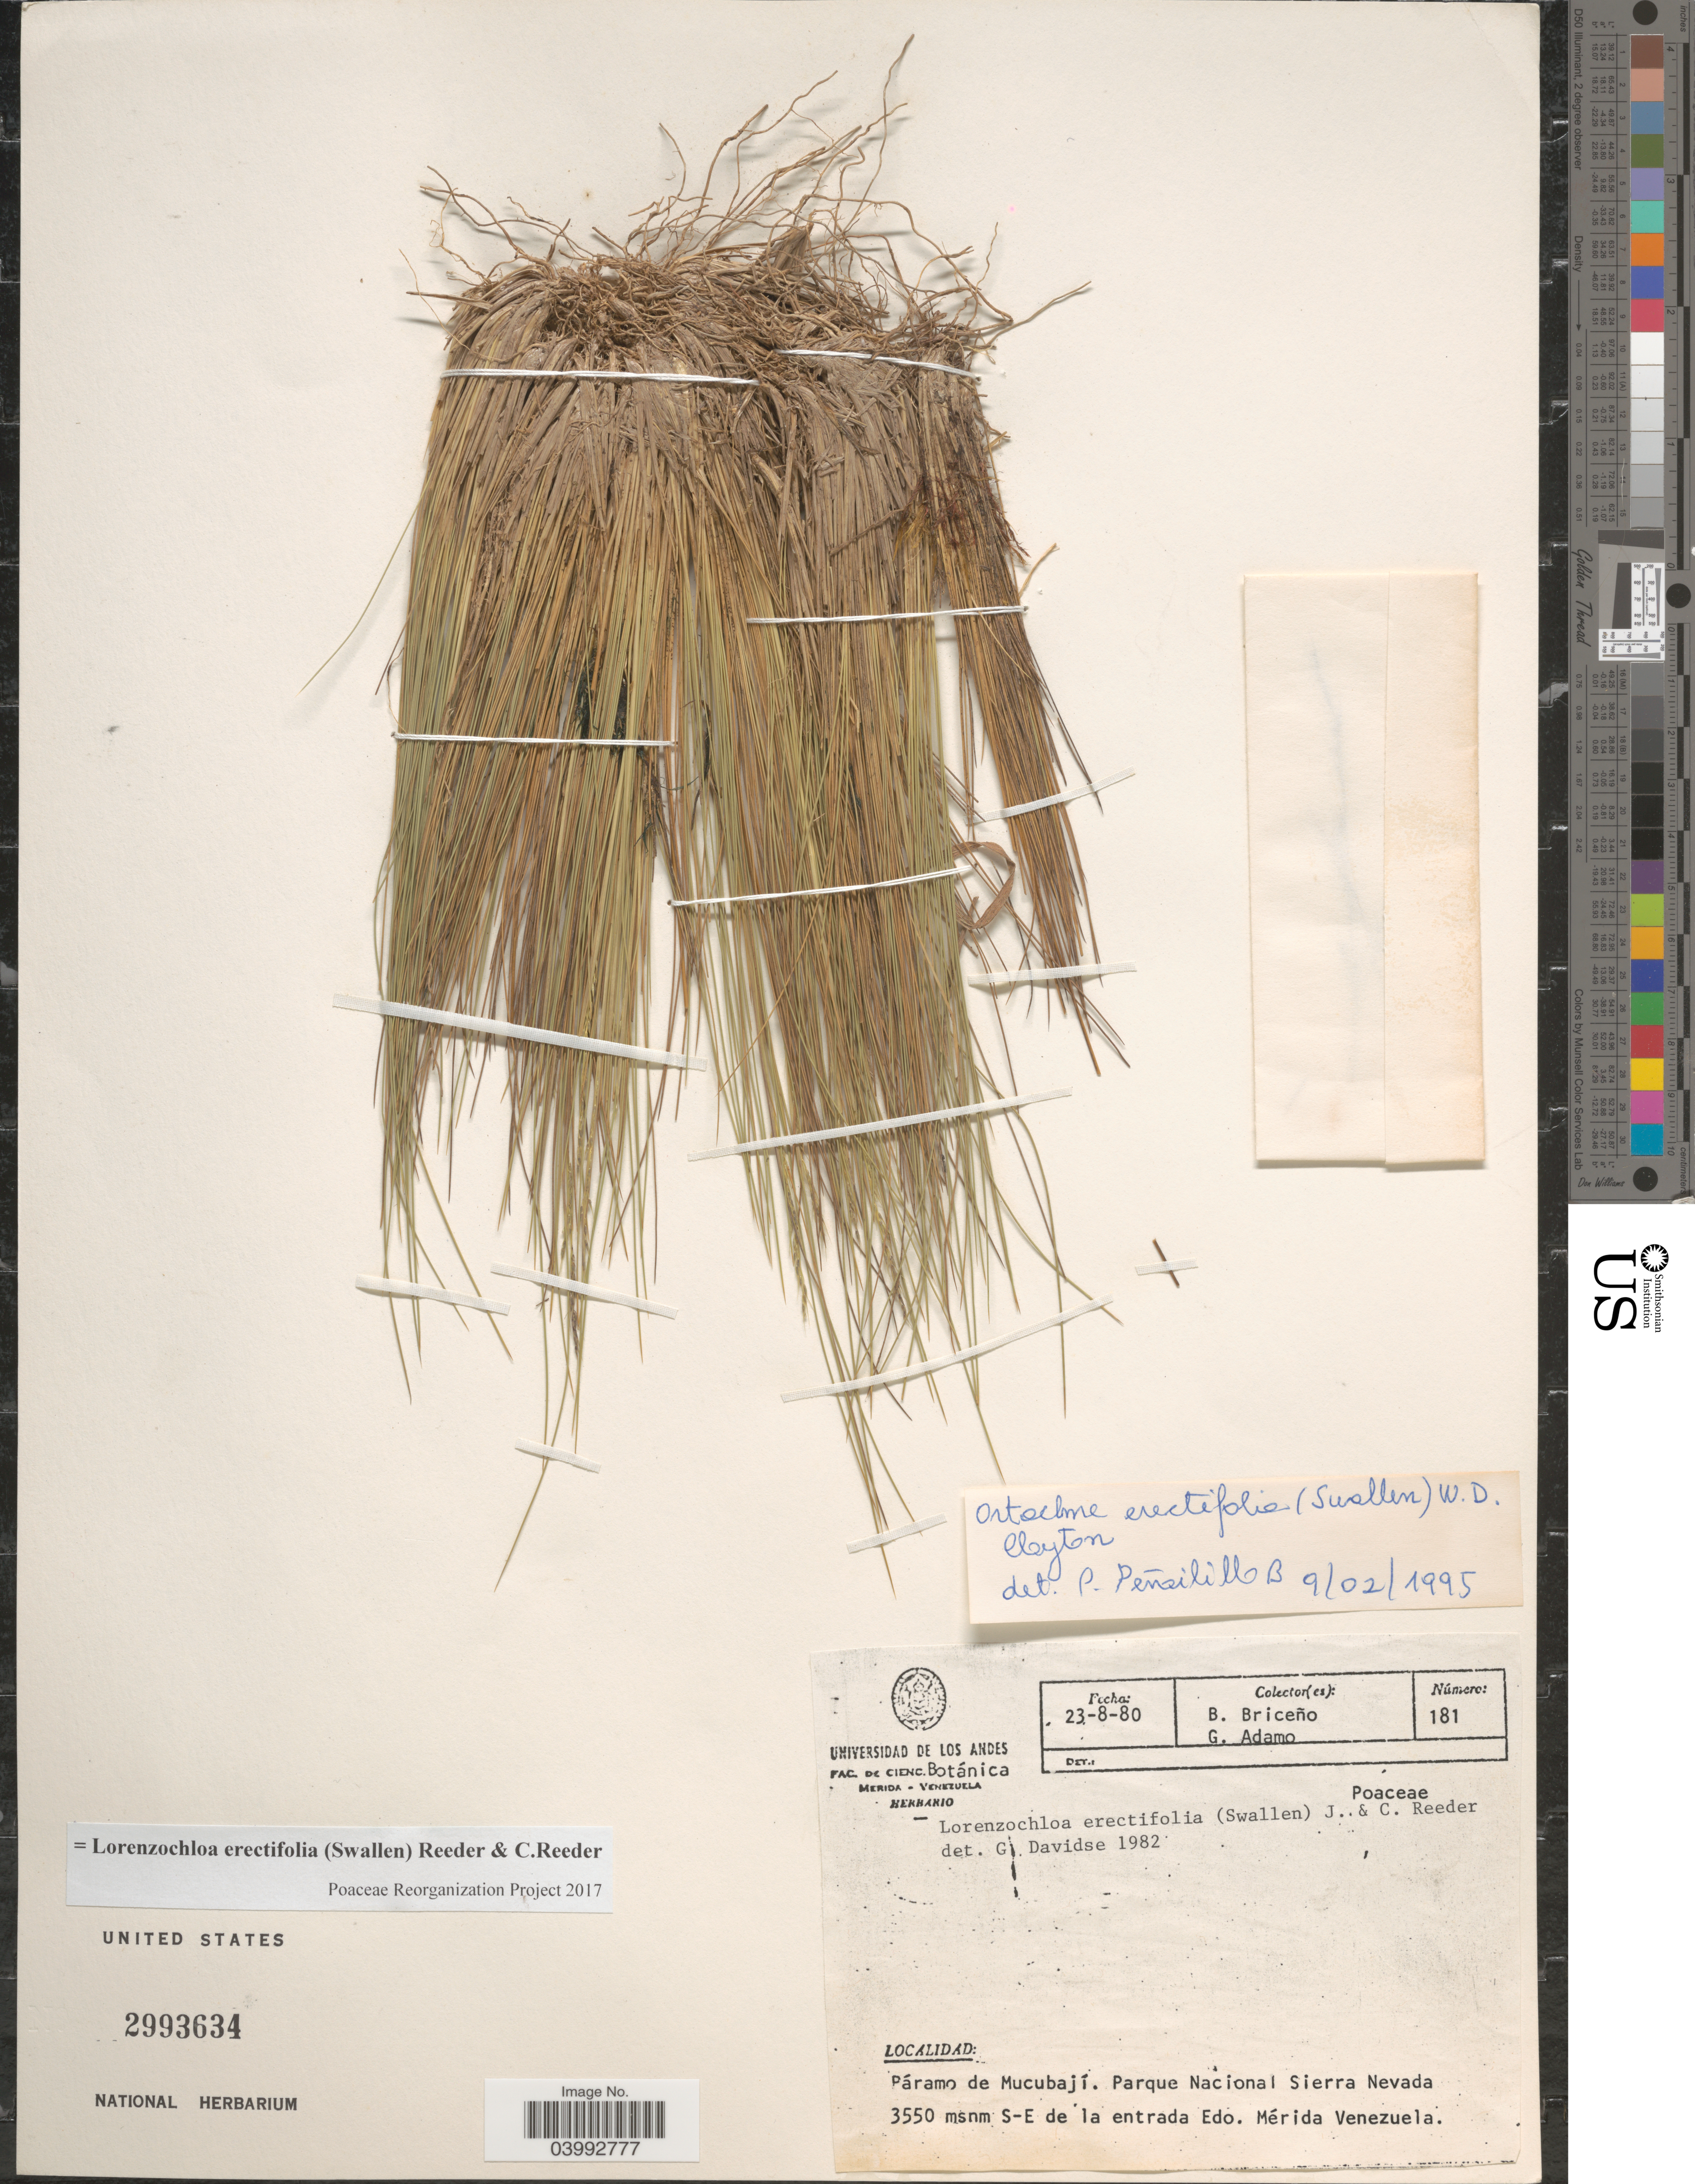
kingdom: Plantae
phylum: Tracheophyta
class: Liliopsida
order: Poales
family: Poaceae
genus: Lorenzochloa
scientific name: Lorenzochloa erectifolia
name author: (Swallen) Reeder & C. Reeder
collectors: B. Briceño & G. Adamo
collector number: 181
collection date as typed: Transcribed d/m/y: 23/8/80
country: Venezuela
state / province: Merida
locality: Páramo de Mucubají. Parque Nacional Sierra Nevada S-E de la entrada.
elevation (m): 3550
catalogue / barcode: US 2993634